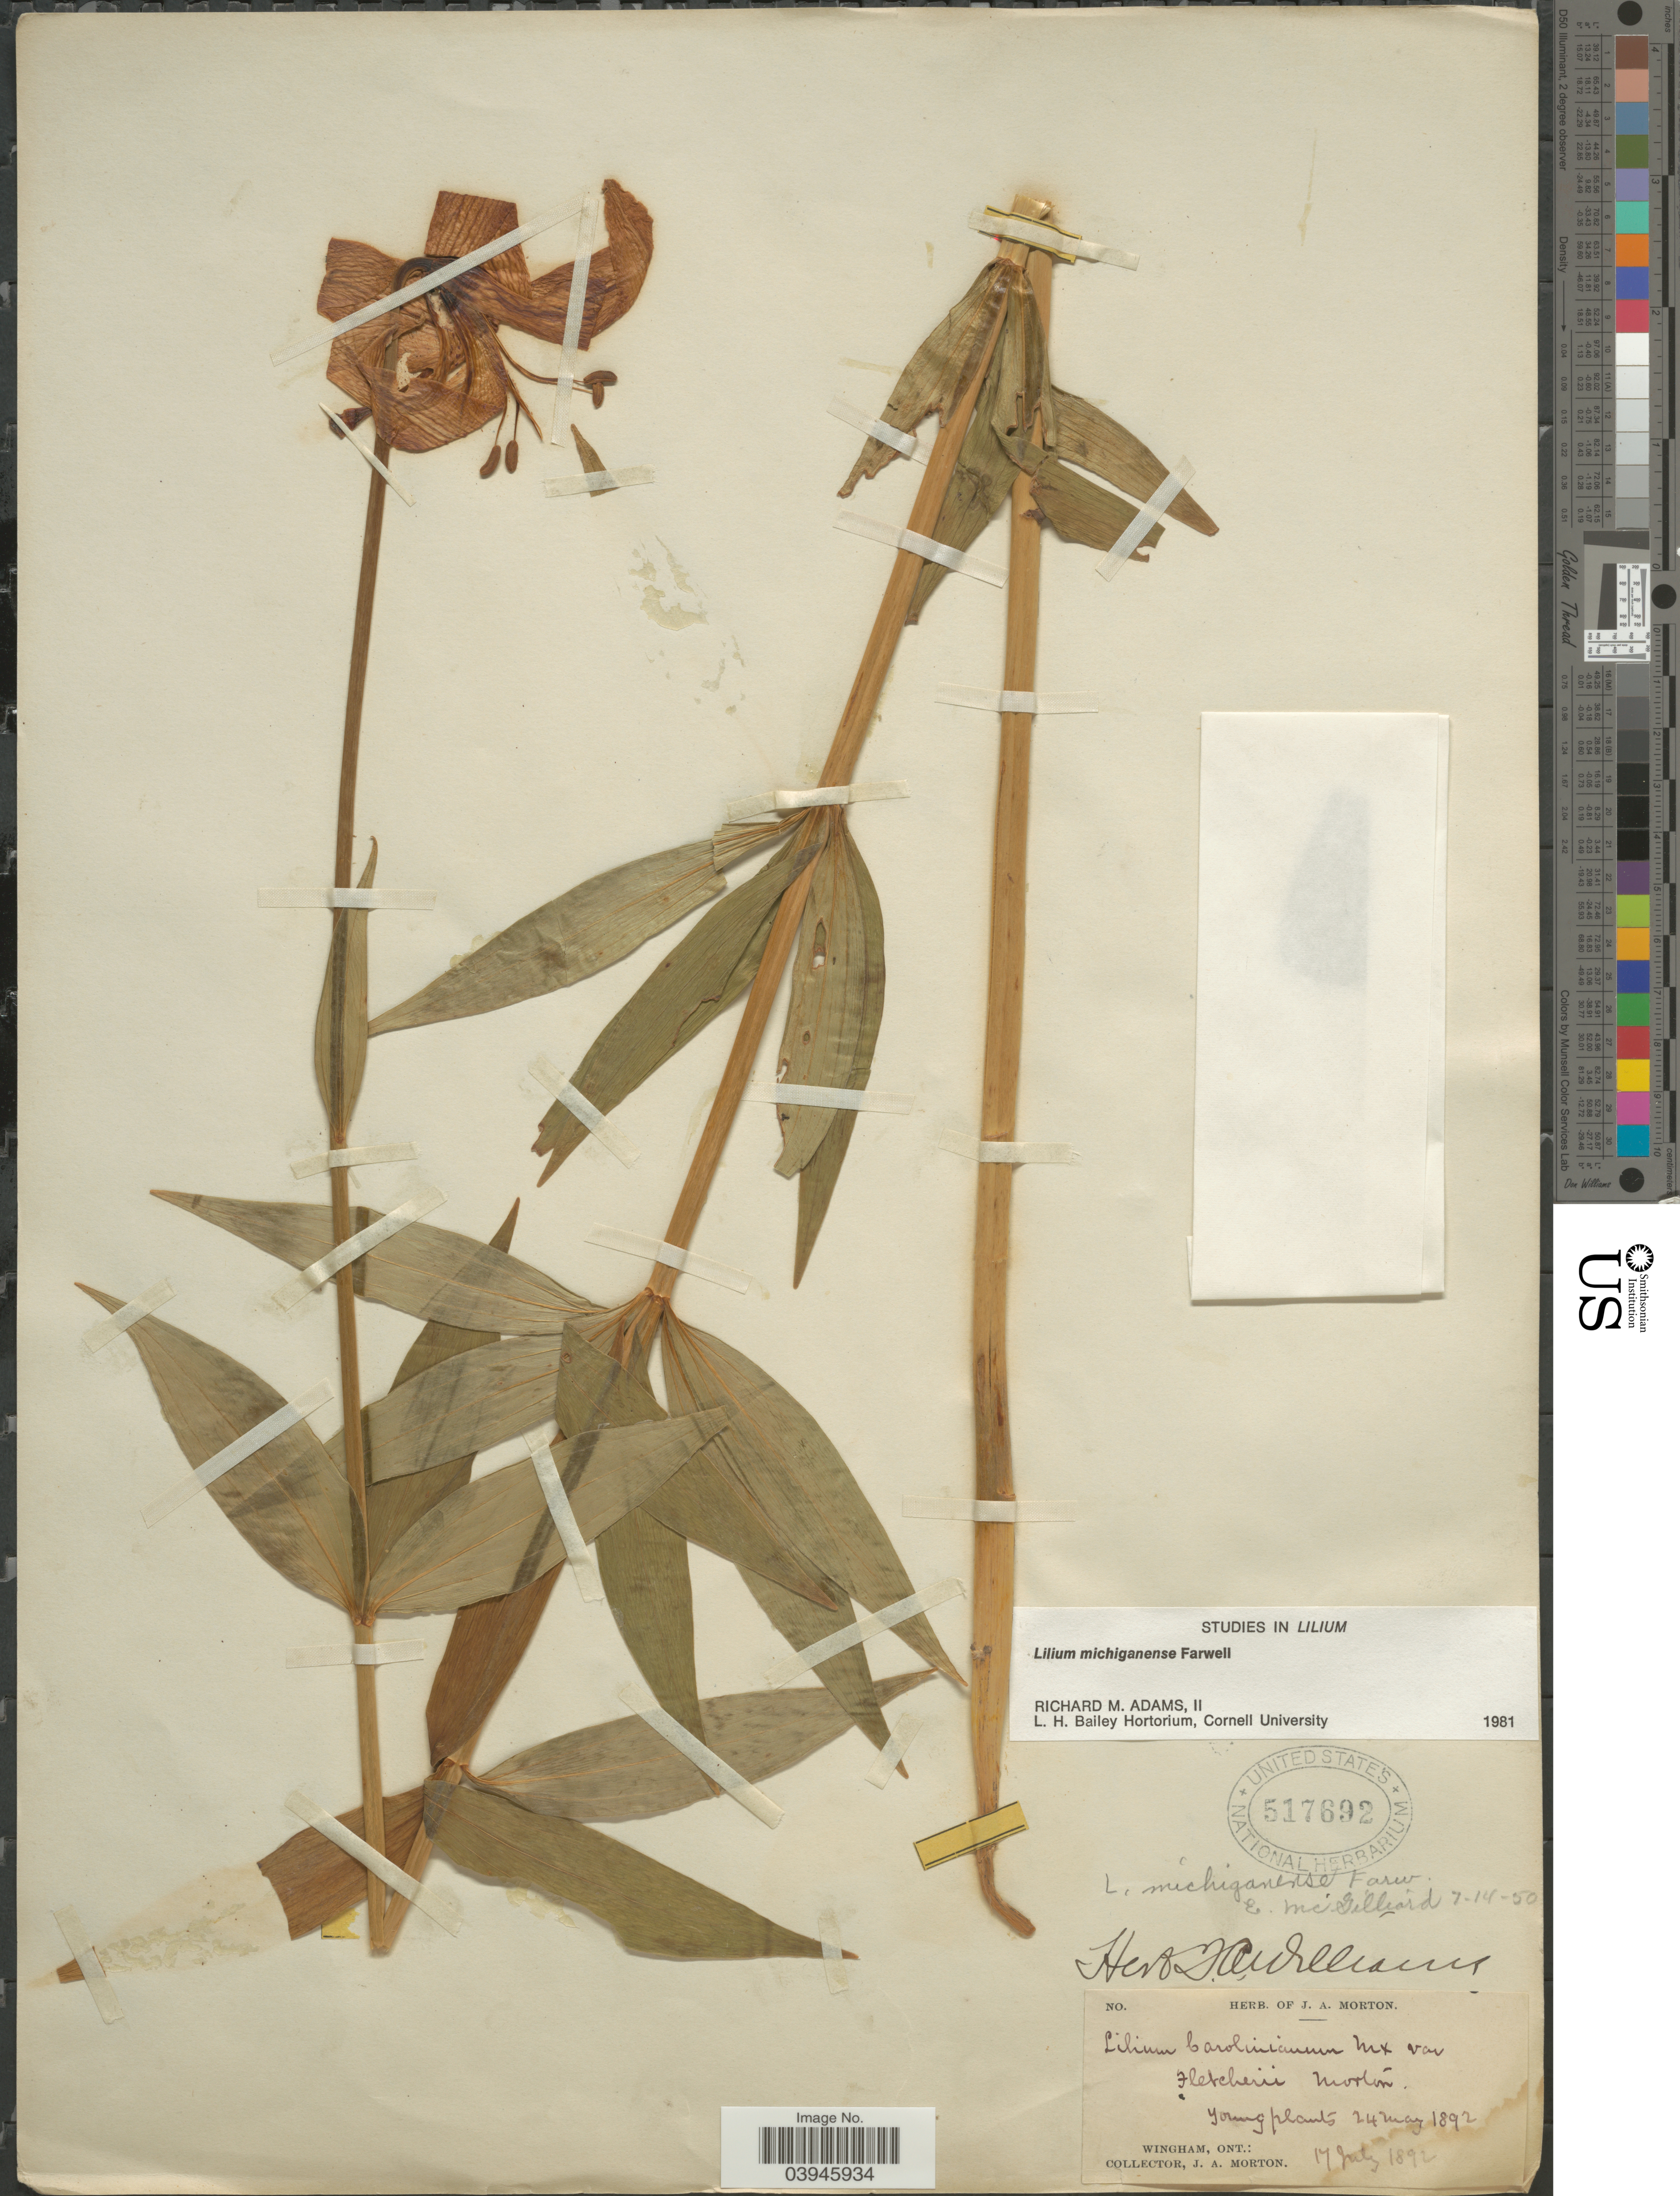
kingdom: Plantae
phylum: Tracheophyta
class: Liliopsida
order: Liliales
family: Liliaceae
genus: Lilium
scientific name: Lilium michiganense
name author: Farw.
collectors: J. A. Morton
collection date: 1892-07-17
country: Canada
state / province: Ontario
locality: Wingham.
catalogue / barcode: US 517692